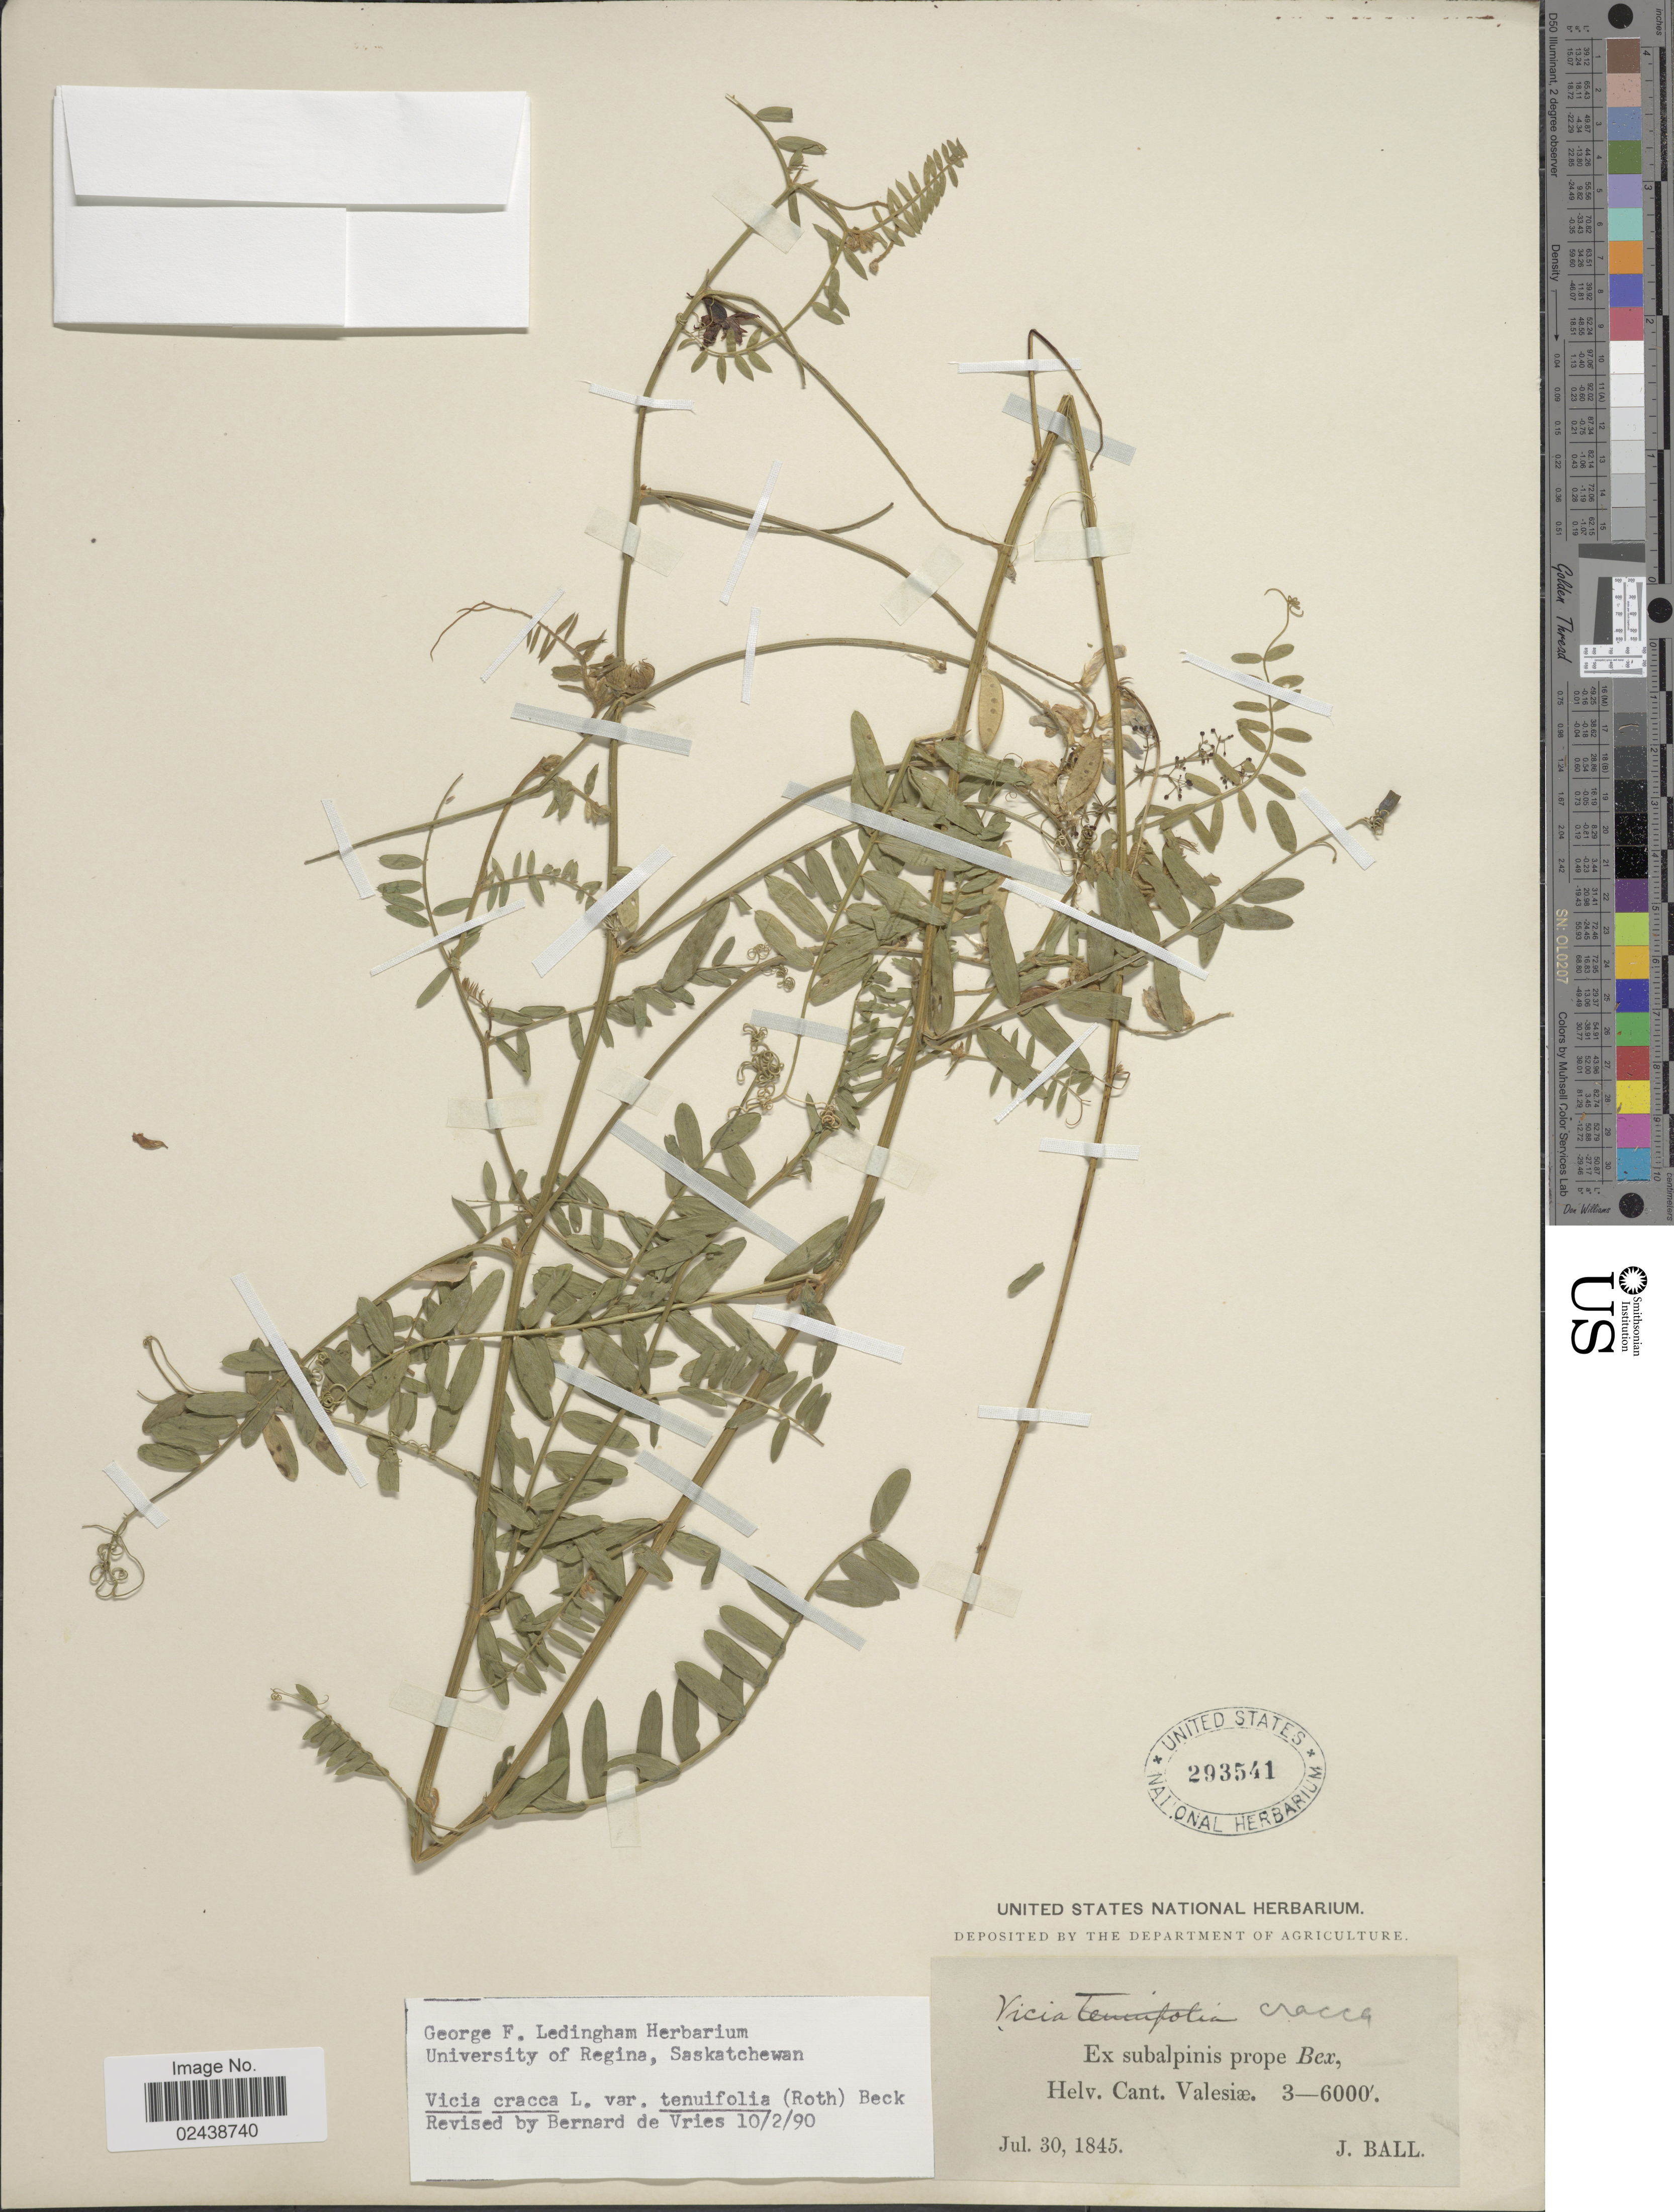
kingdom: Plantae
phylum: Tracheophyta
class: Magnoliopsida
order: Fabales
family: Fabaceae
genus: Vicia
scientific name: Vicia cracca subsp. tenuifolia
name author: (Roth) Gaudin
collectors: J. Ball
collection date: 1845-07-30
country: Switzerland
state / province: Valais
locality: Helv. Cant. Valesiae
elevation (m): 914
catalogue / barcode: US 293541